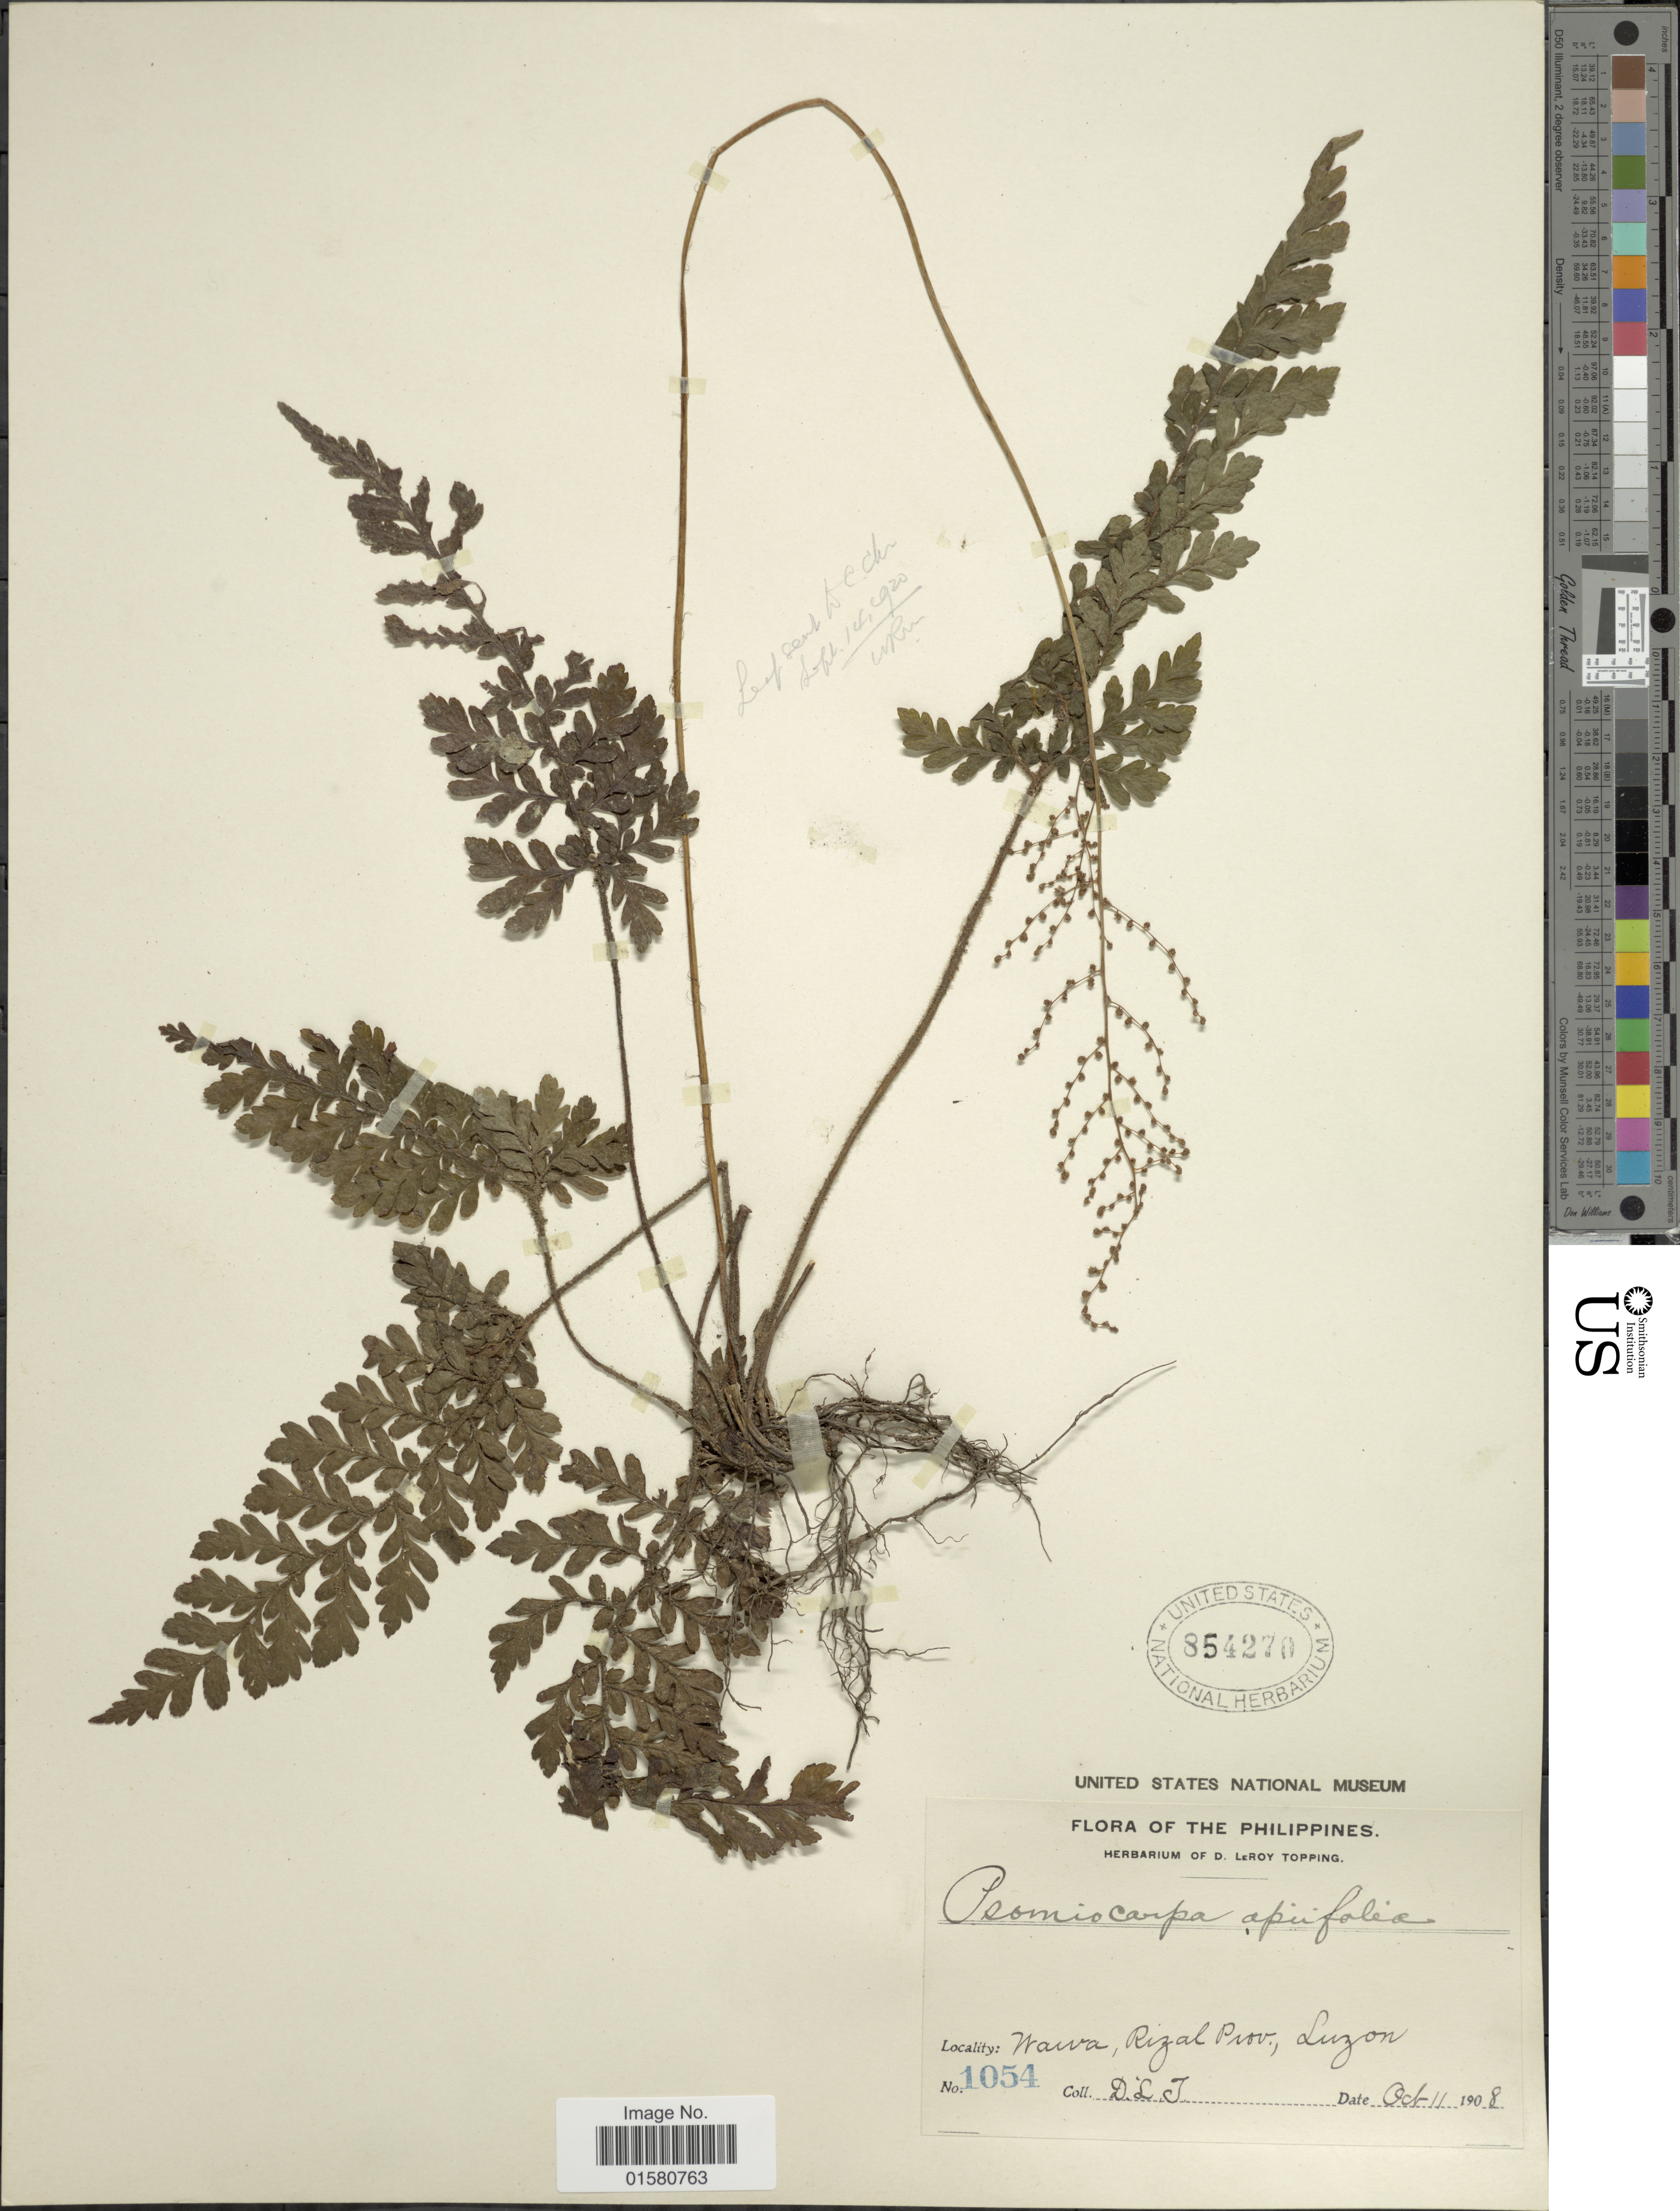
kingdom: Plantae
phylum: Tracheophyta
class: Polypodiopsida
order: Polypodiales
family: Tectariaceae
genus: Tectaria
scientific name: Tectaria apiifolia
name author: (Schkuhr) Copel.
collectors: D. L. Topping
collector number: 1054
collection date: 1908-10-11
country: Philippines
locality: Nawa, Rizal Prov., Luzon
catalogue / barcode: US 854270